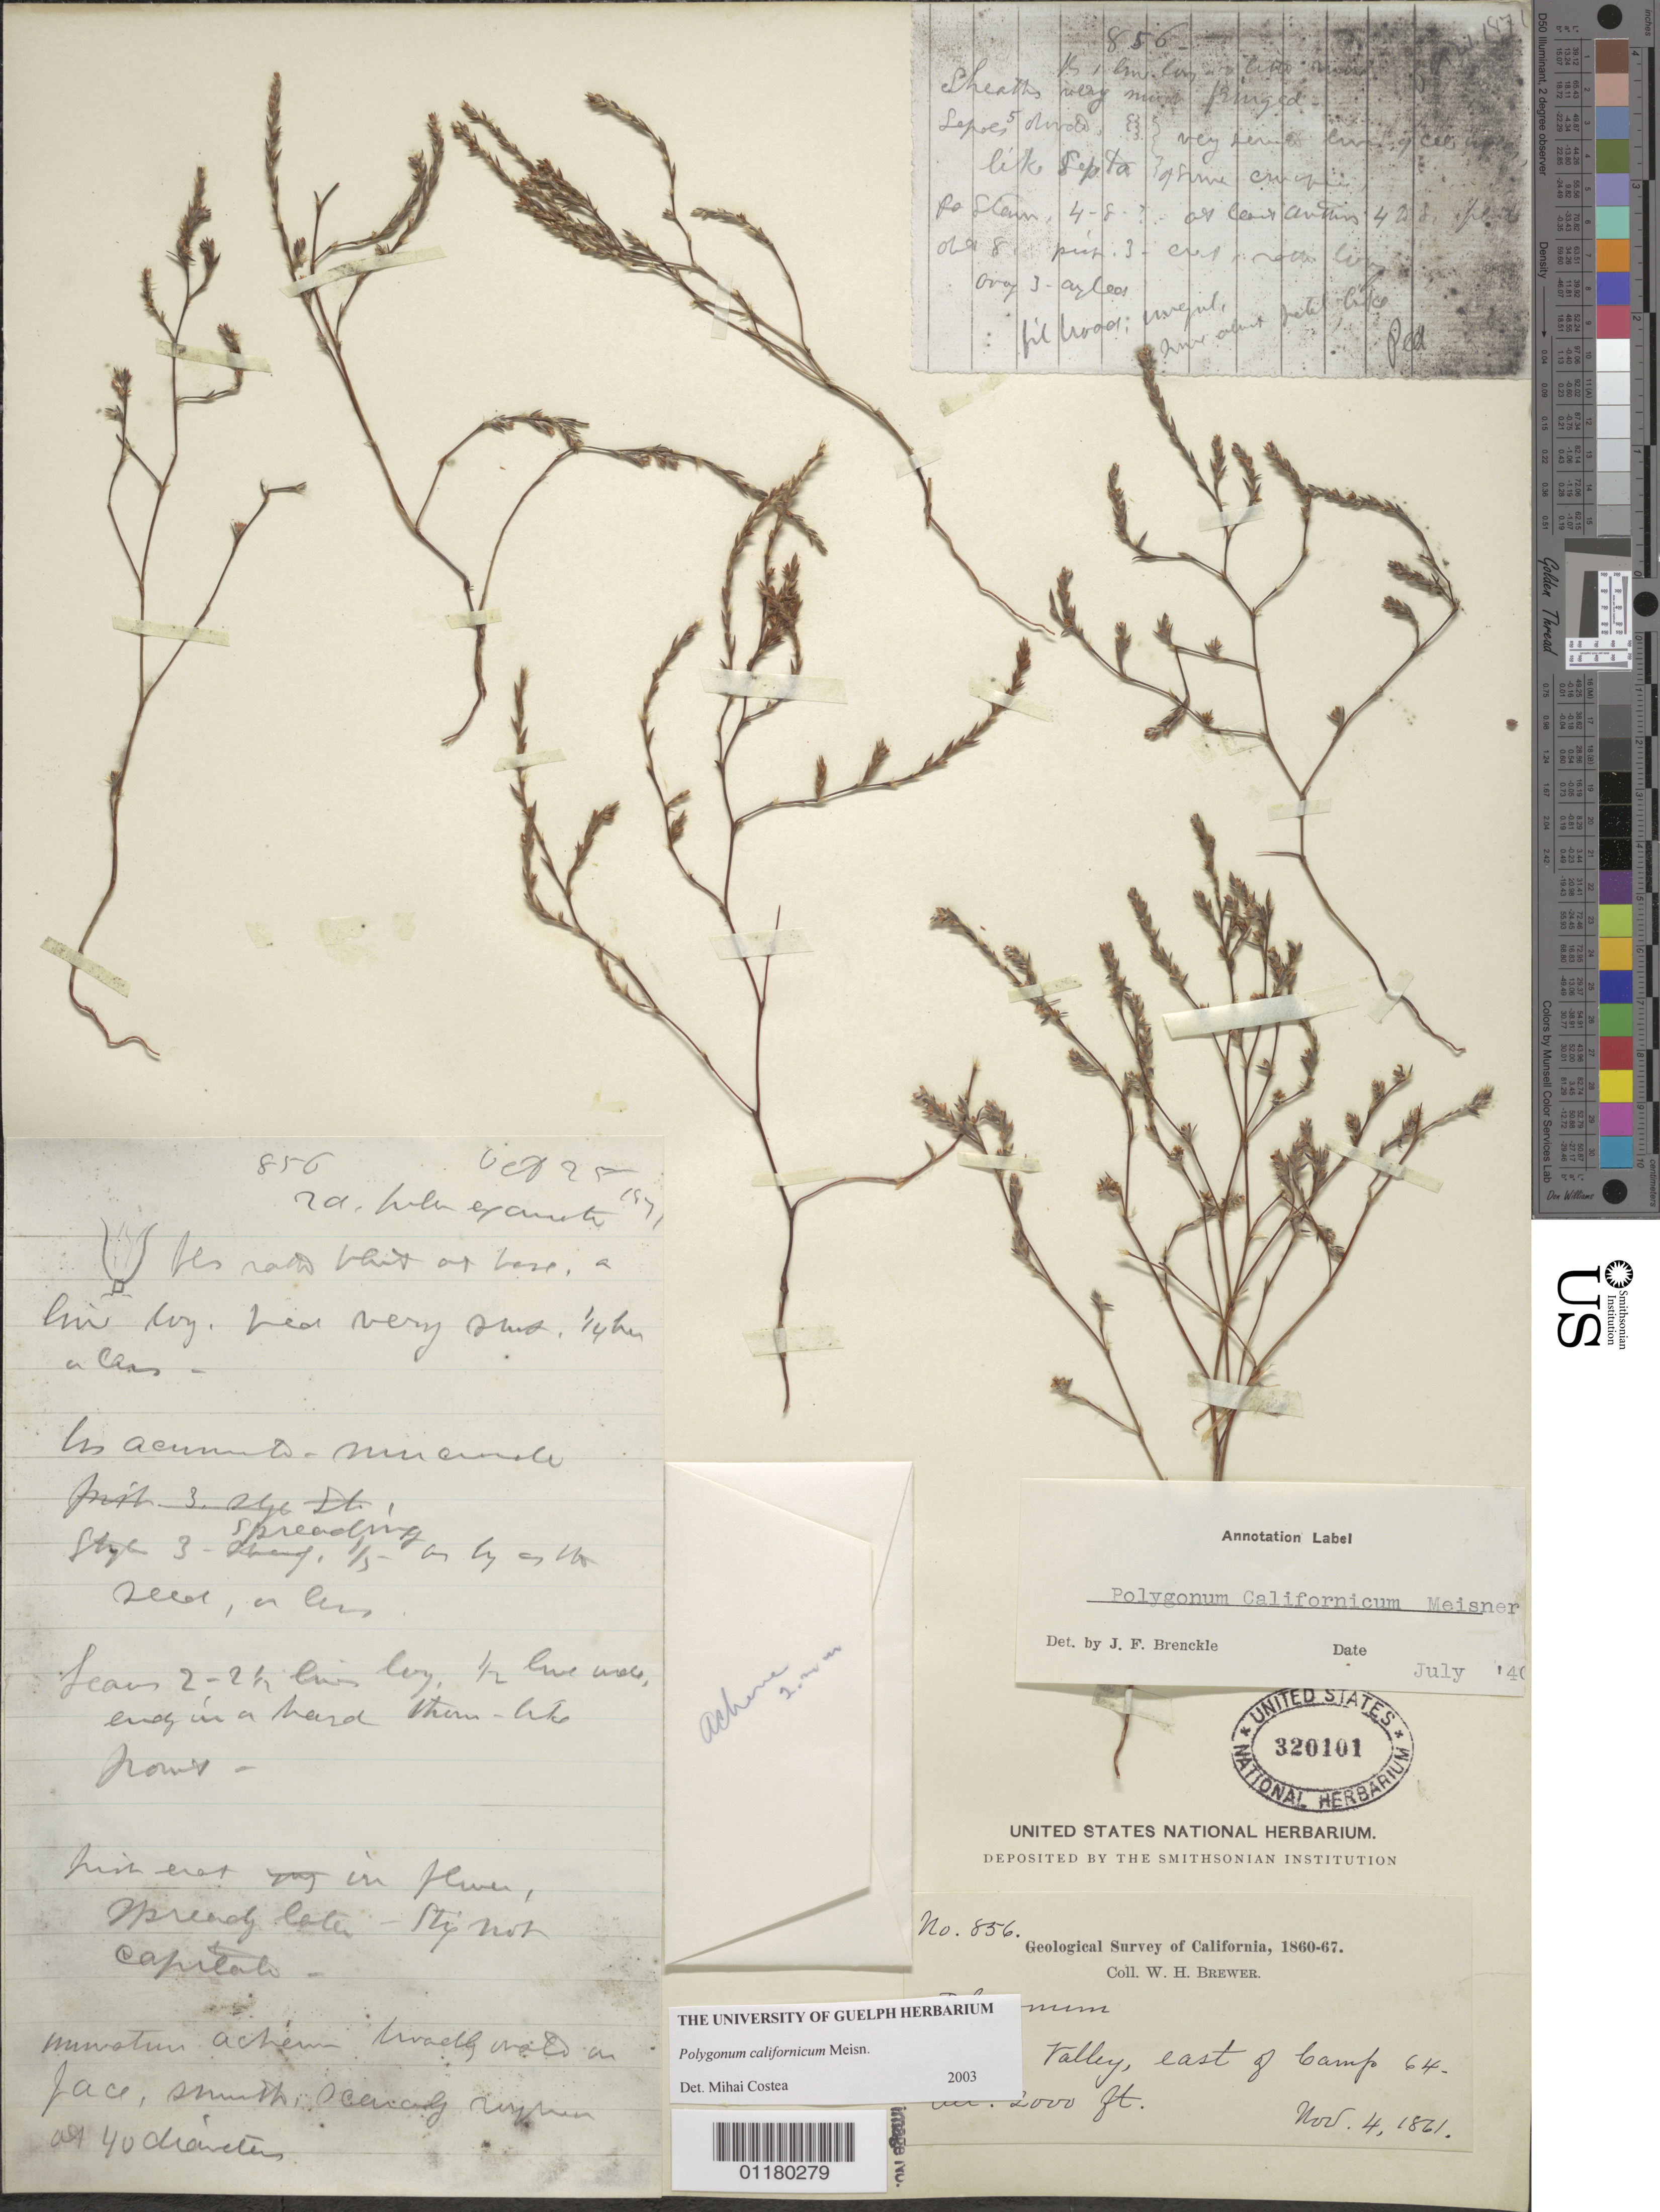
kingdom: Plantae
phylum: Tracheophyta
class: Magnoliopsida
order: Caryophyllales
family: Polygonaceae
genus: Polygonum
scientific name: Polygonum californicum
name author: Meisn.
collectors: W. H. Brewer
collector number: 856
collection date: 1861-11-04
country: United States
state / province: California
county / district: Napa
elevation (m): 610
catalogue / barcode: US 320101